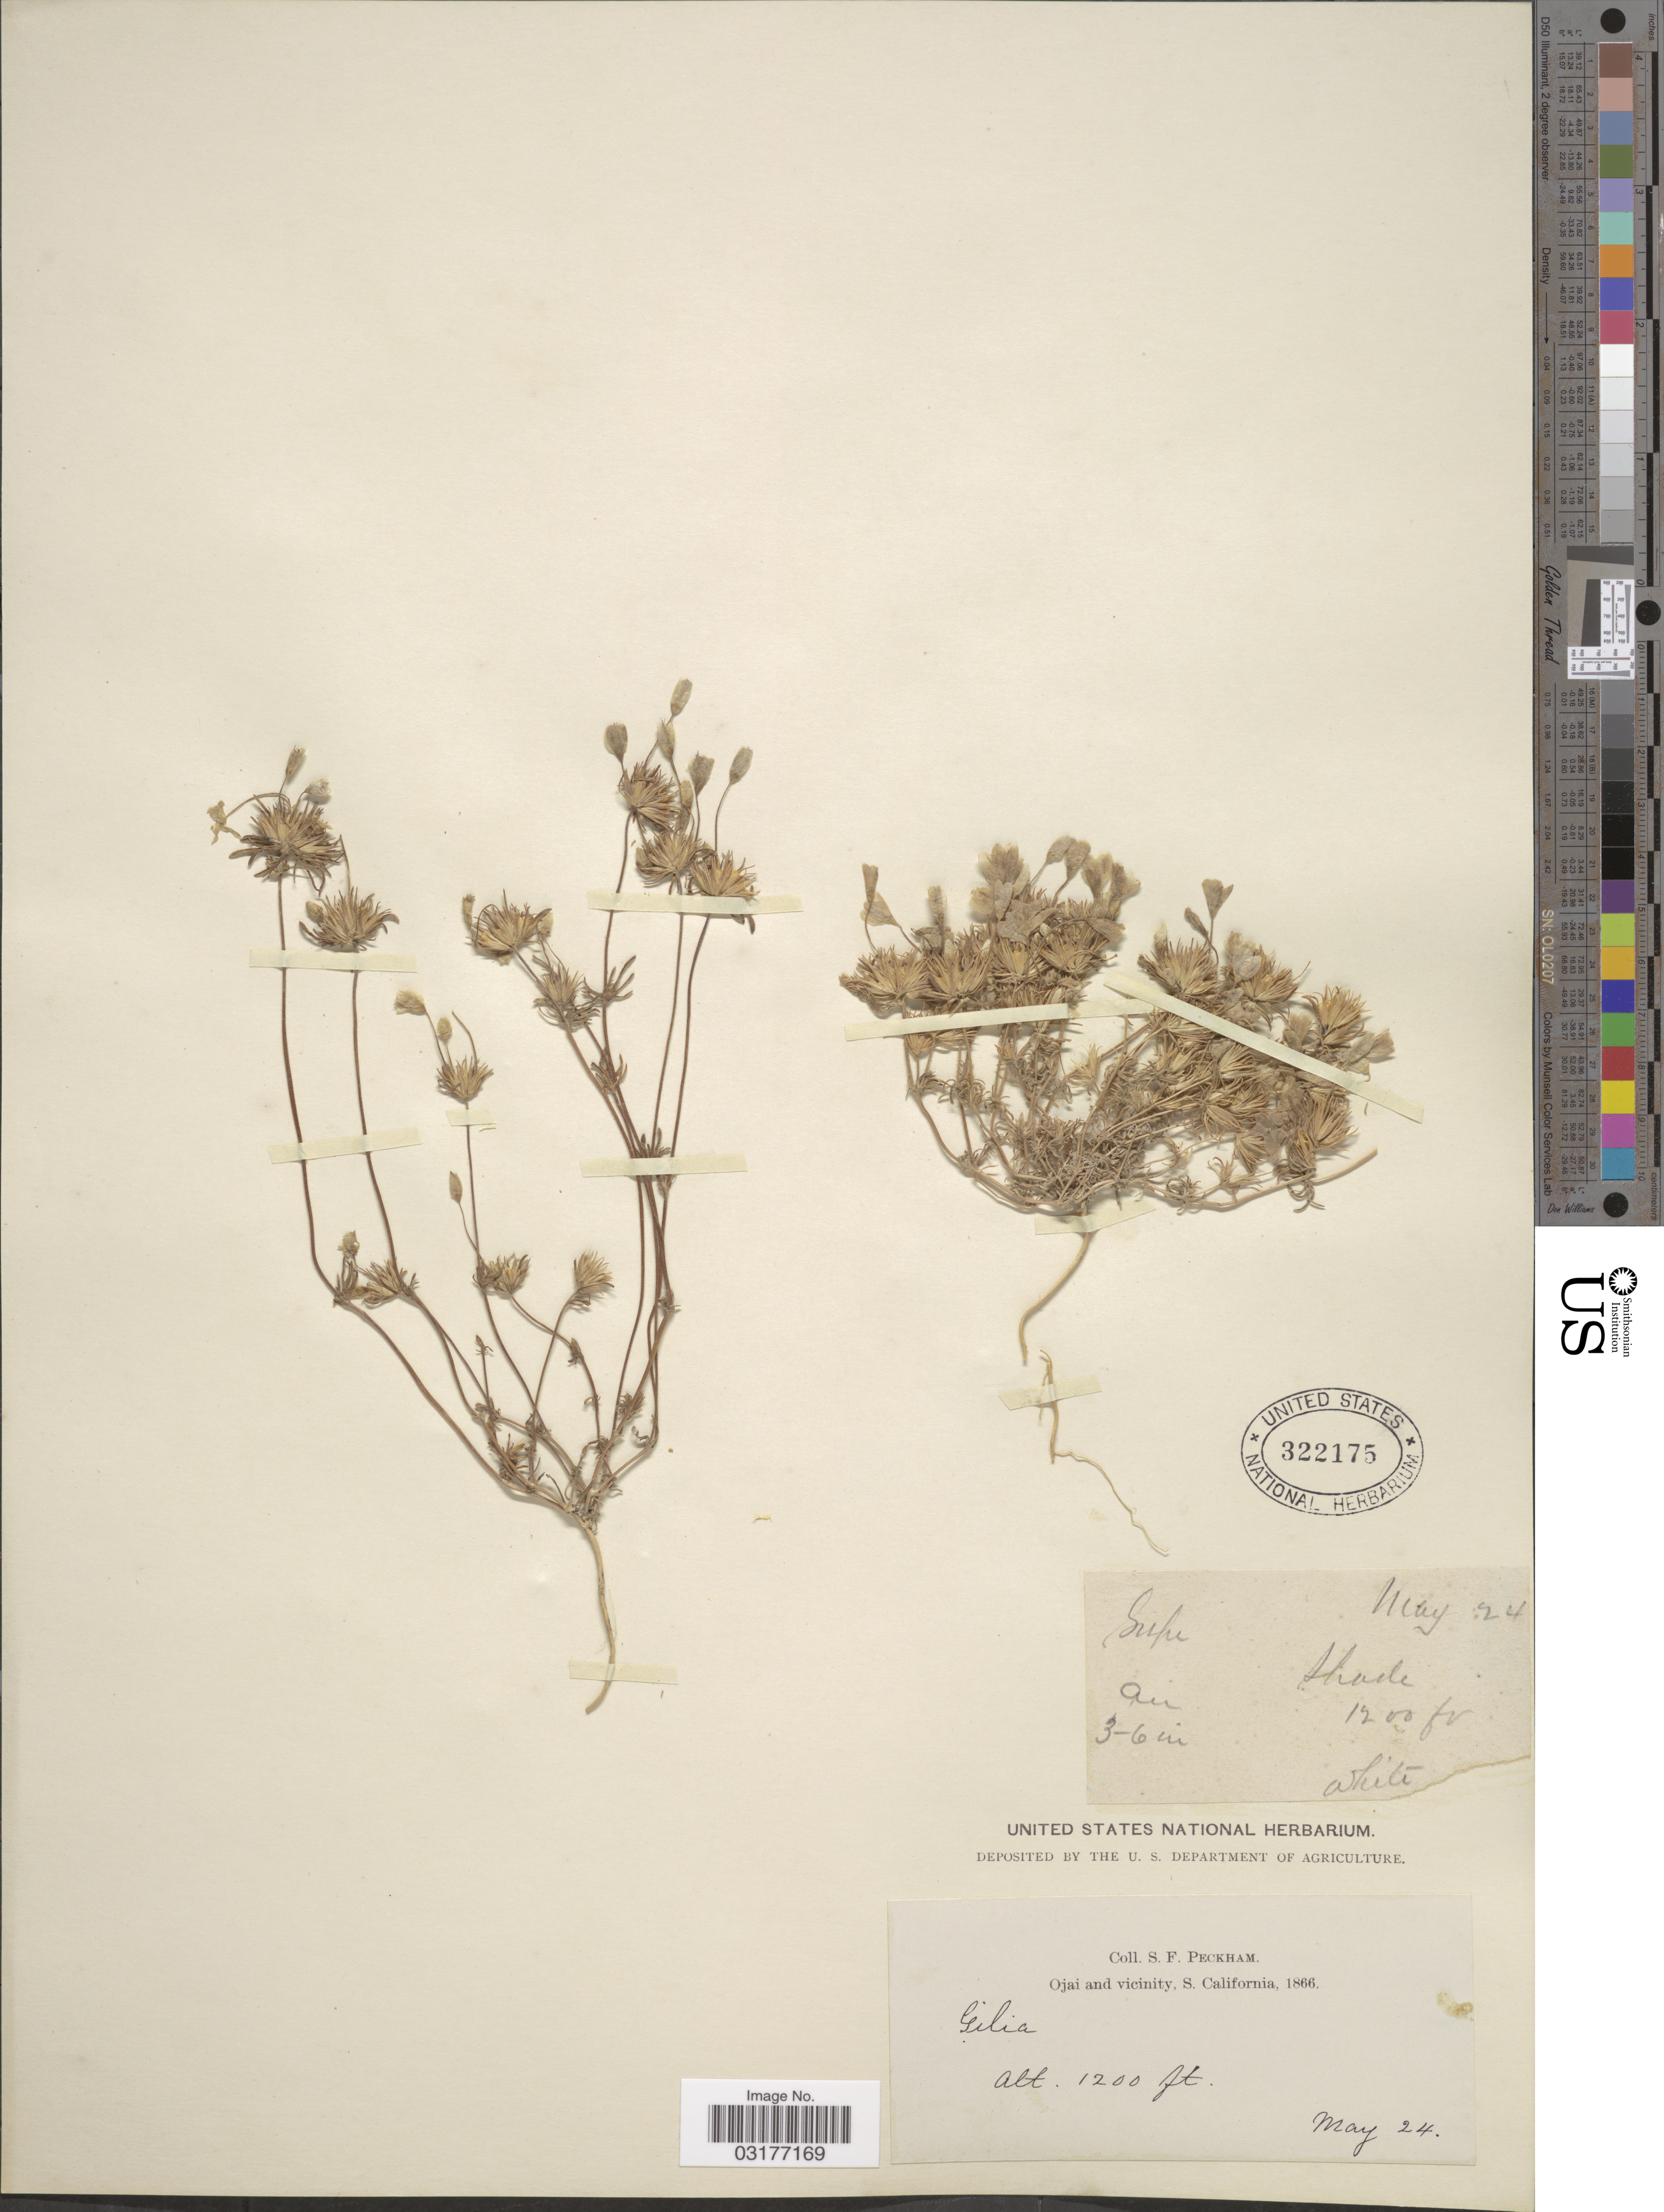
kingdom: Plantae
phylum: Tracheophyta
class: Magnoliopsida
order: Ericales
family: Polemoniaceae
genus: Leptosiphon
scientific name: Leptosiphon androsaceus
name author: Benth.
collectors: S. Peckham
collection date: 1866-05-24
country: United States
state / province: California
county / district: Ventura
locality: Ojai and vicinity, S. California.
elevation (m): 366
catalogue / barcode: US 322175